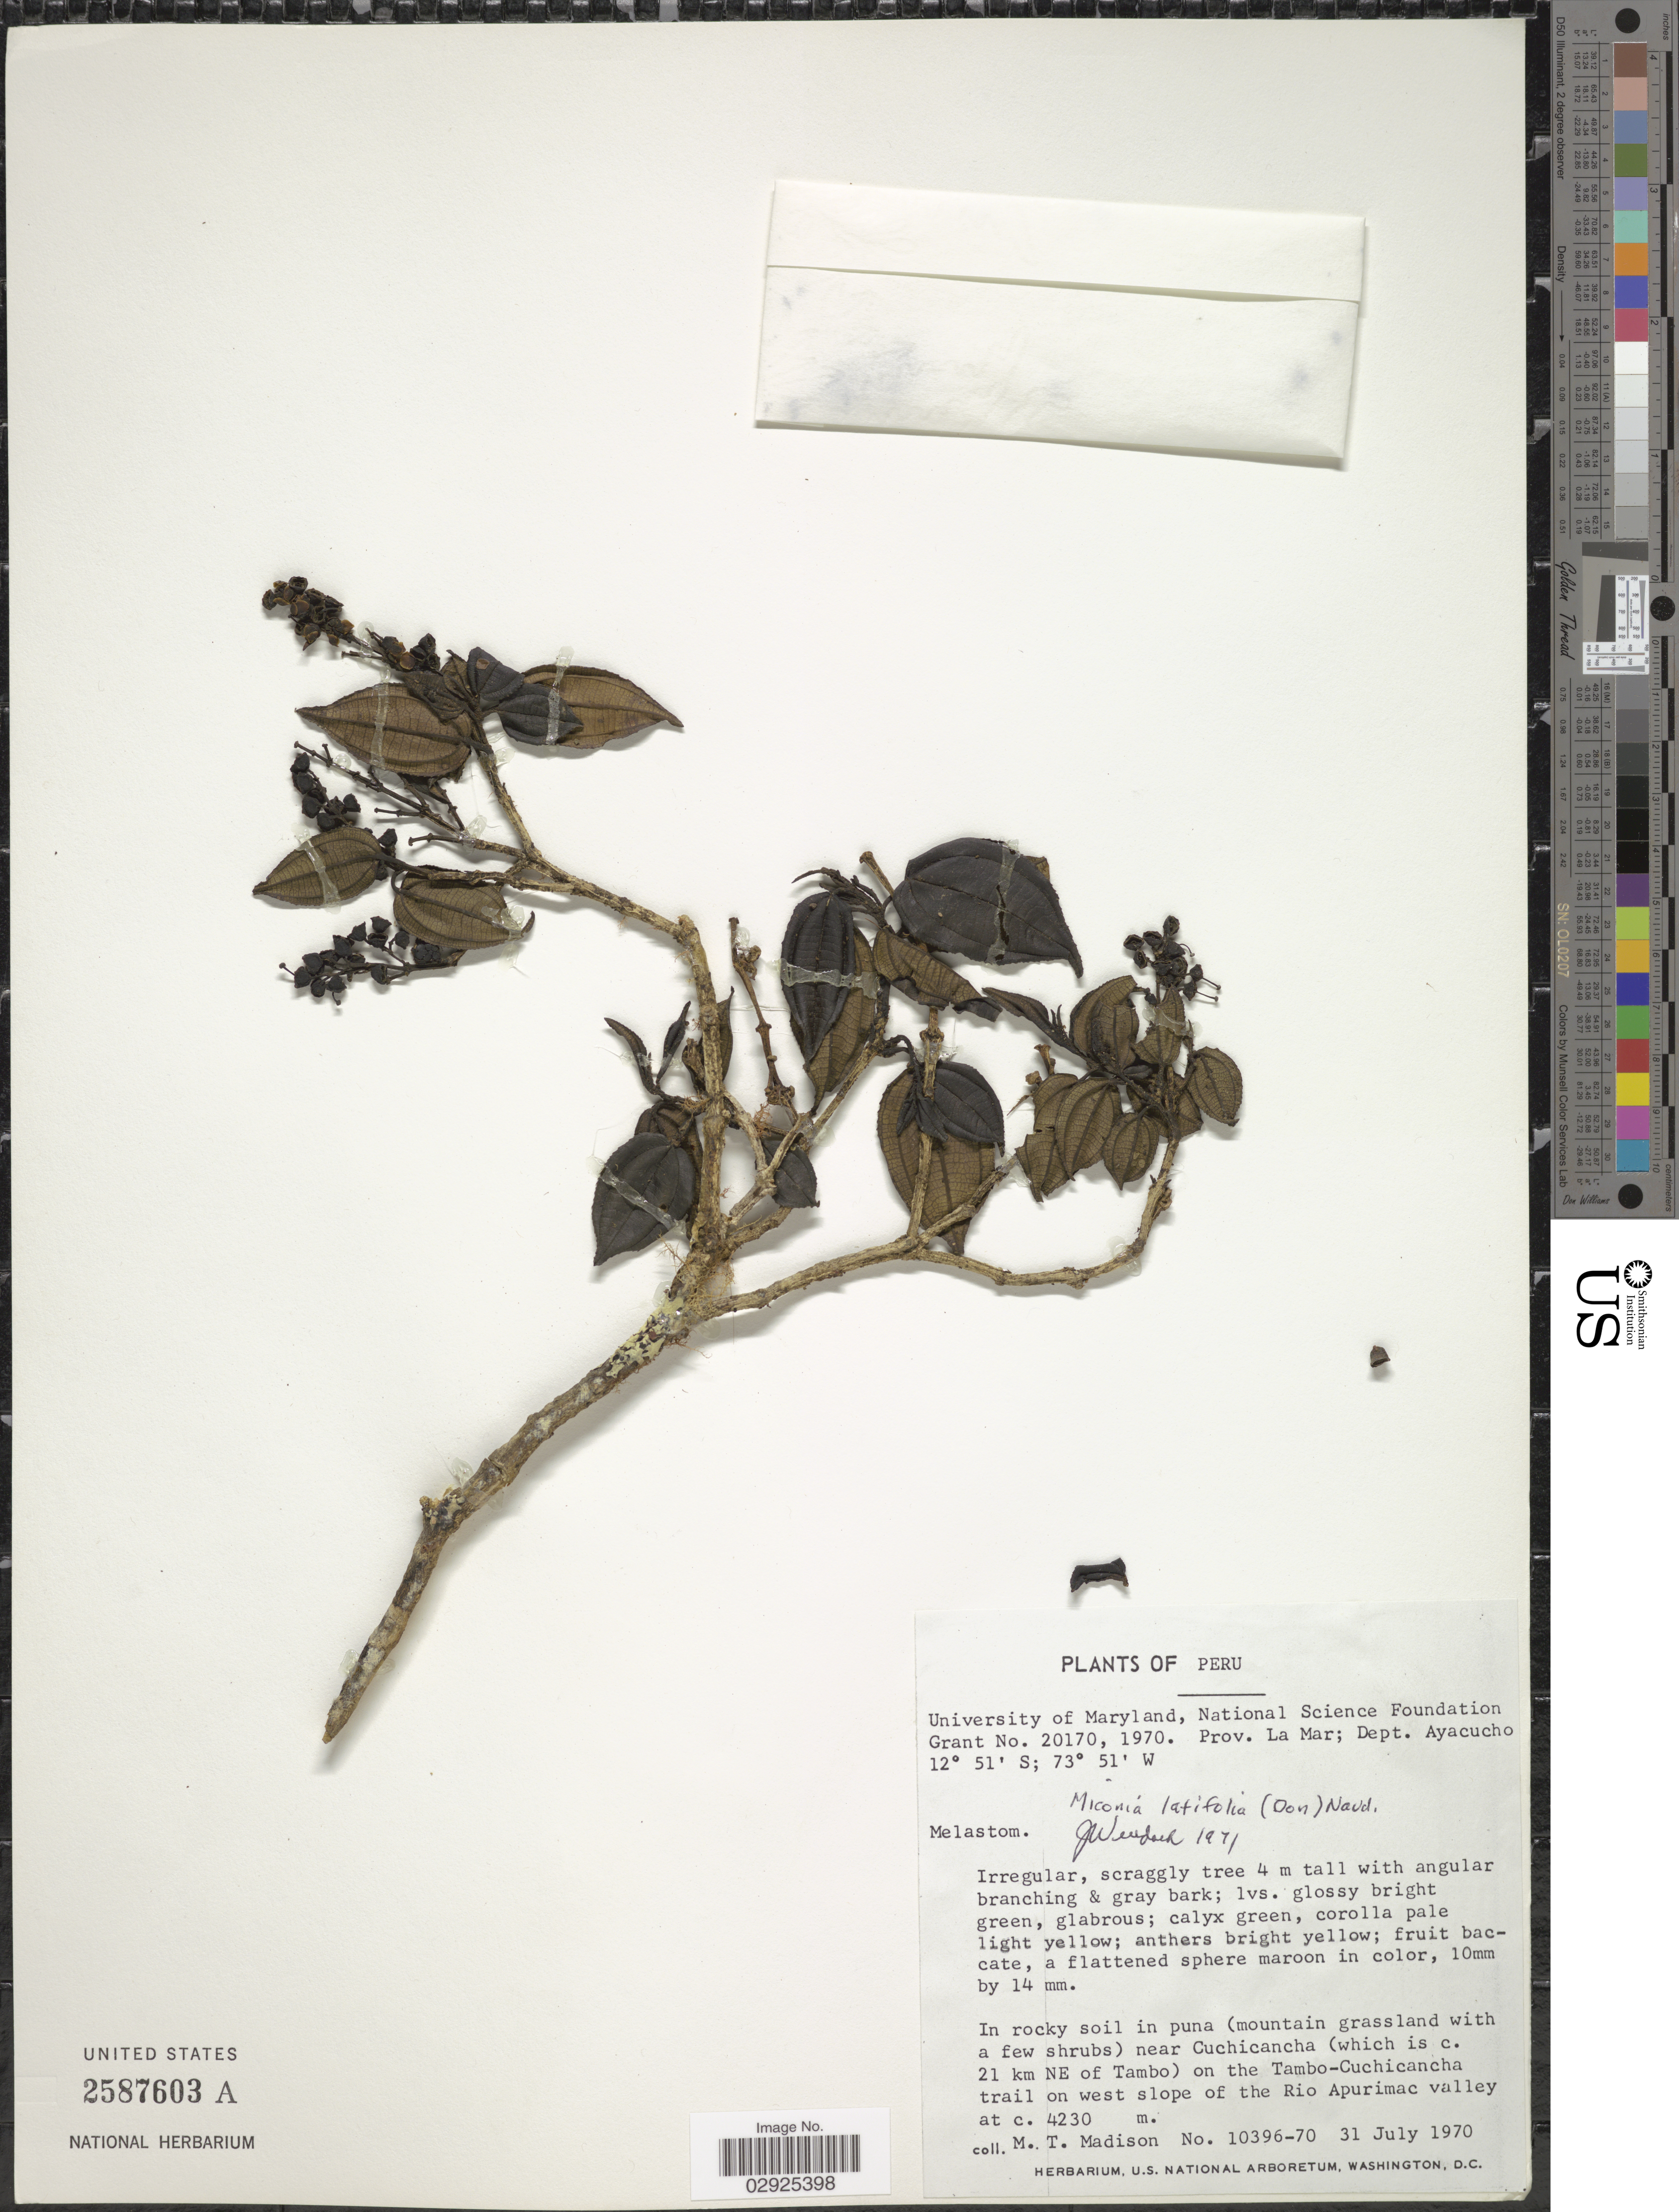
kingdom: Plantae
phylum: Tracheophyta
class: Magnoliopsida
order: Myrtales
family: Melastomataceae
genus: Miconia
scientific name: Miconia latifolia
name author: (D. Don) Naudin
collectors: M. T. Madison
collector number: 10396-70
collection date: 1970-07-31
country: Peru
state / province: Ayacucho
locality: Prov.: La Mar; Dept. Ayacucho, In rocky soil in puna, near Cuchicancha (which is c. 21 km NE of Tambo) on the Tambo-Cuchicancha trail on west slope of the Rio Apurimac valley.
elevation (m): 4230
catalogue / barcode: US 2587603A